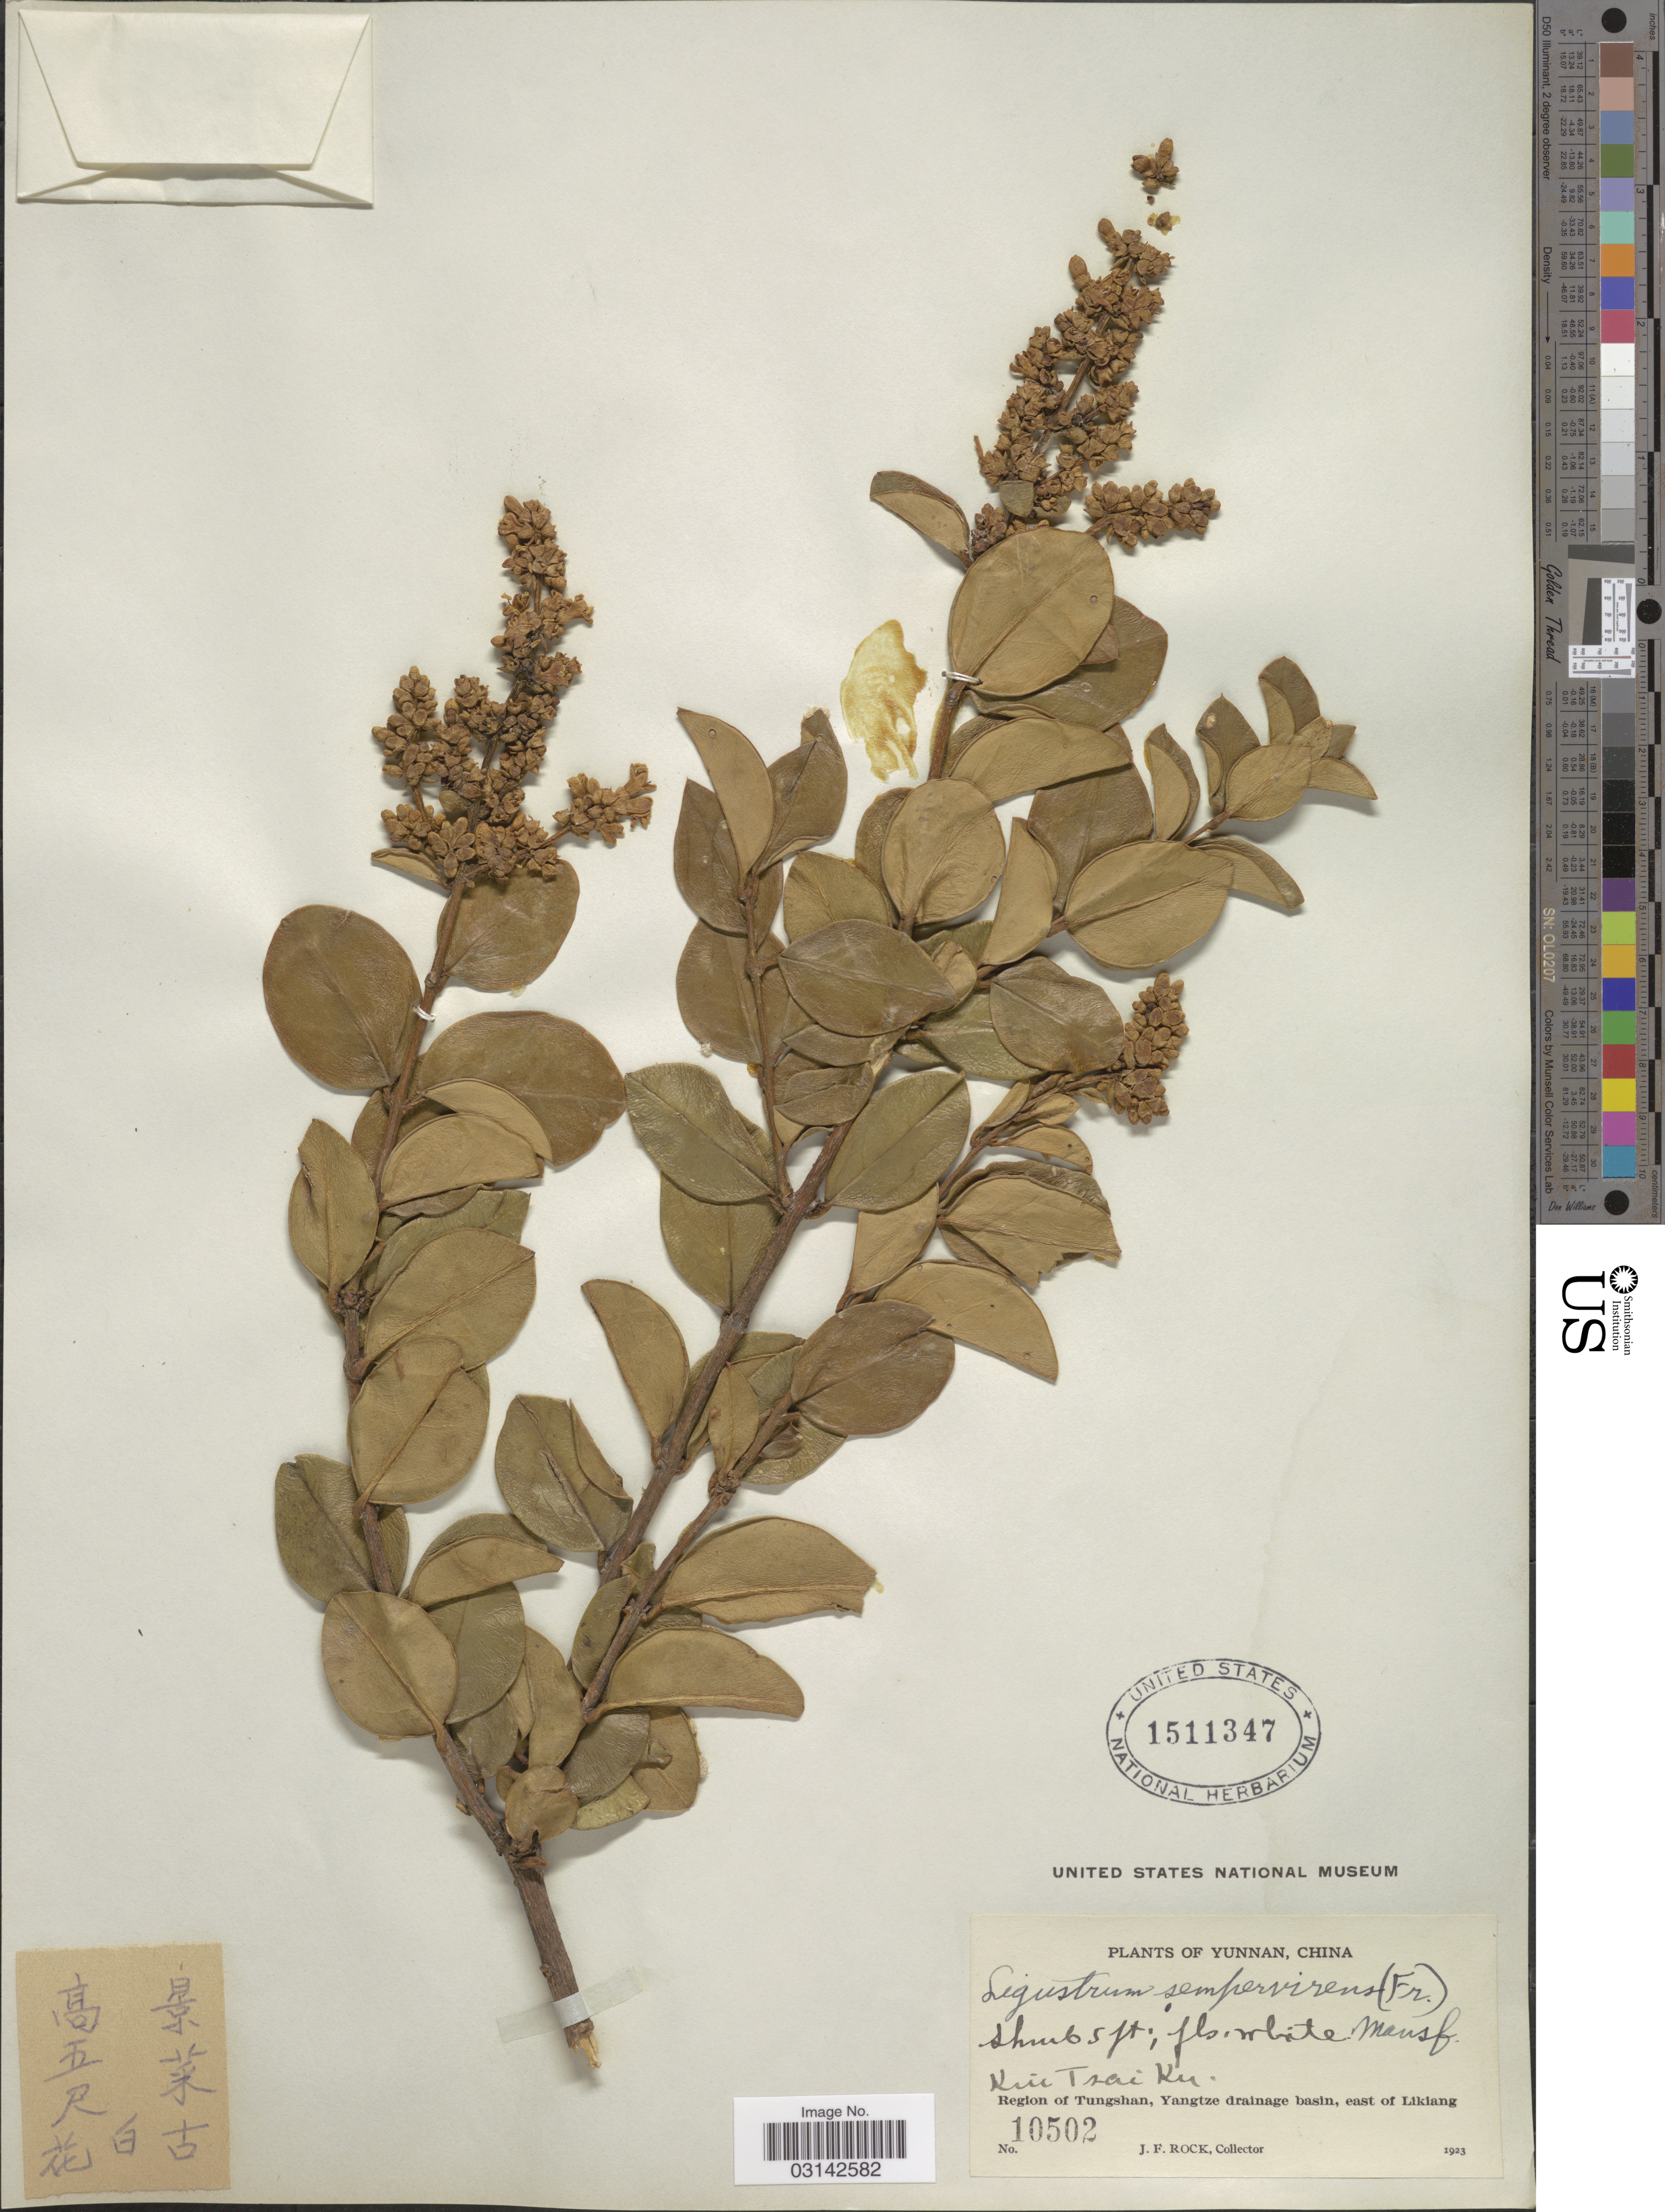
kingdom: Plantae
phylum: Tracheophyta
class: Magnoliopsida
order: Lamiales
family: Oleaceae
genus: Ligustrum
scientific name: Ligustrum sempervirens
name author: (Franch.) Lingelsh.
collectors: J. Rock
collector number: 10502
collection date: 1923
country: China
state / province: Yunnan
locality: Kiu Tsai Ku, Region of Tungshan, Yangtze drainage basin, east of Likiang.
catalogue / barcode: US 1511347